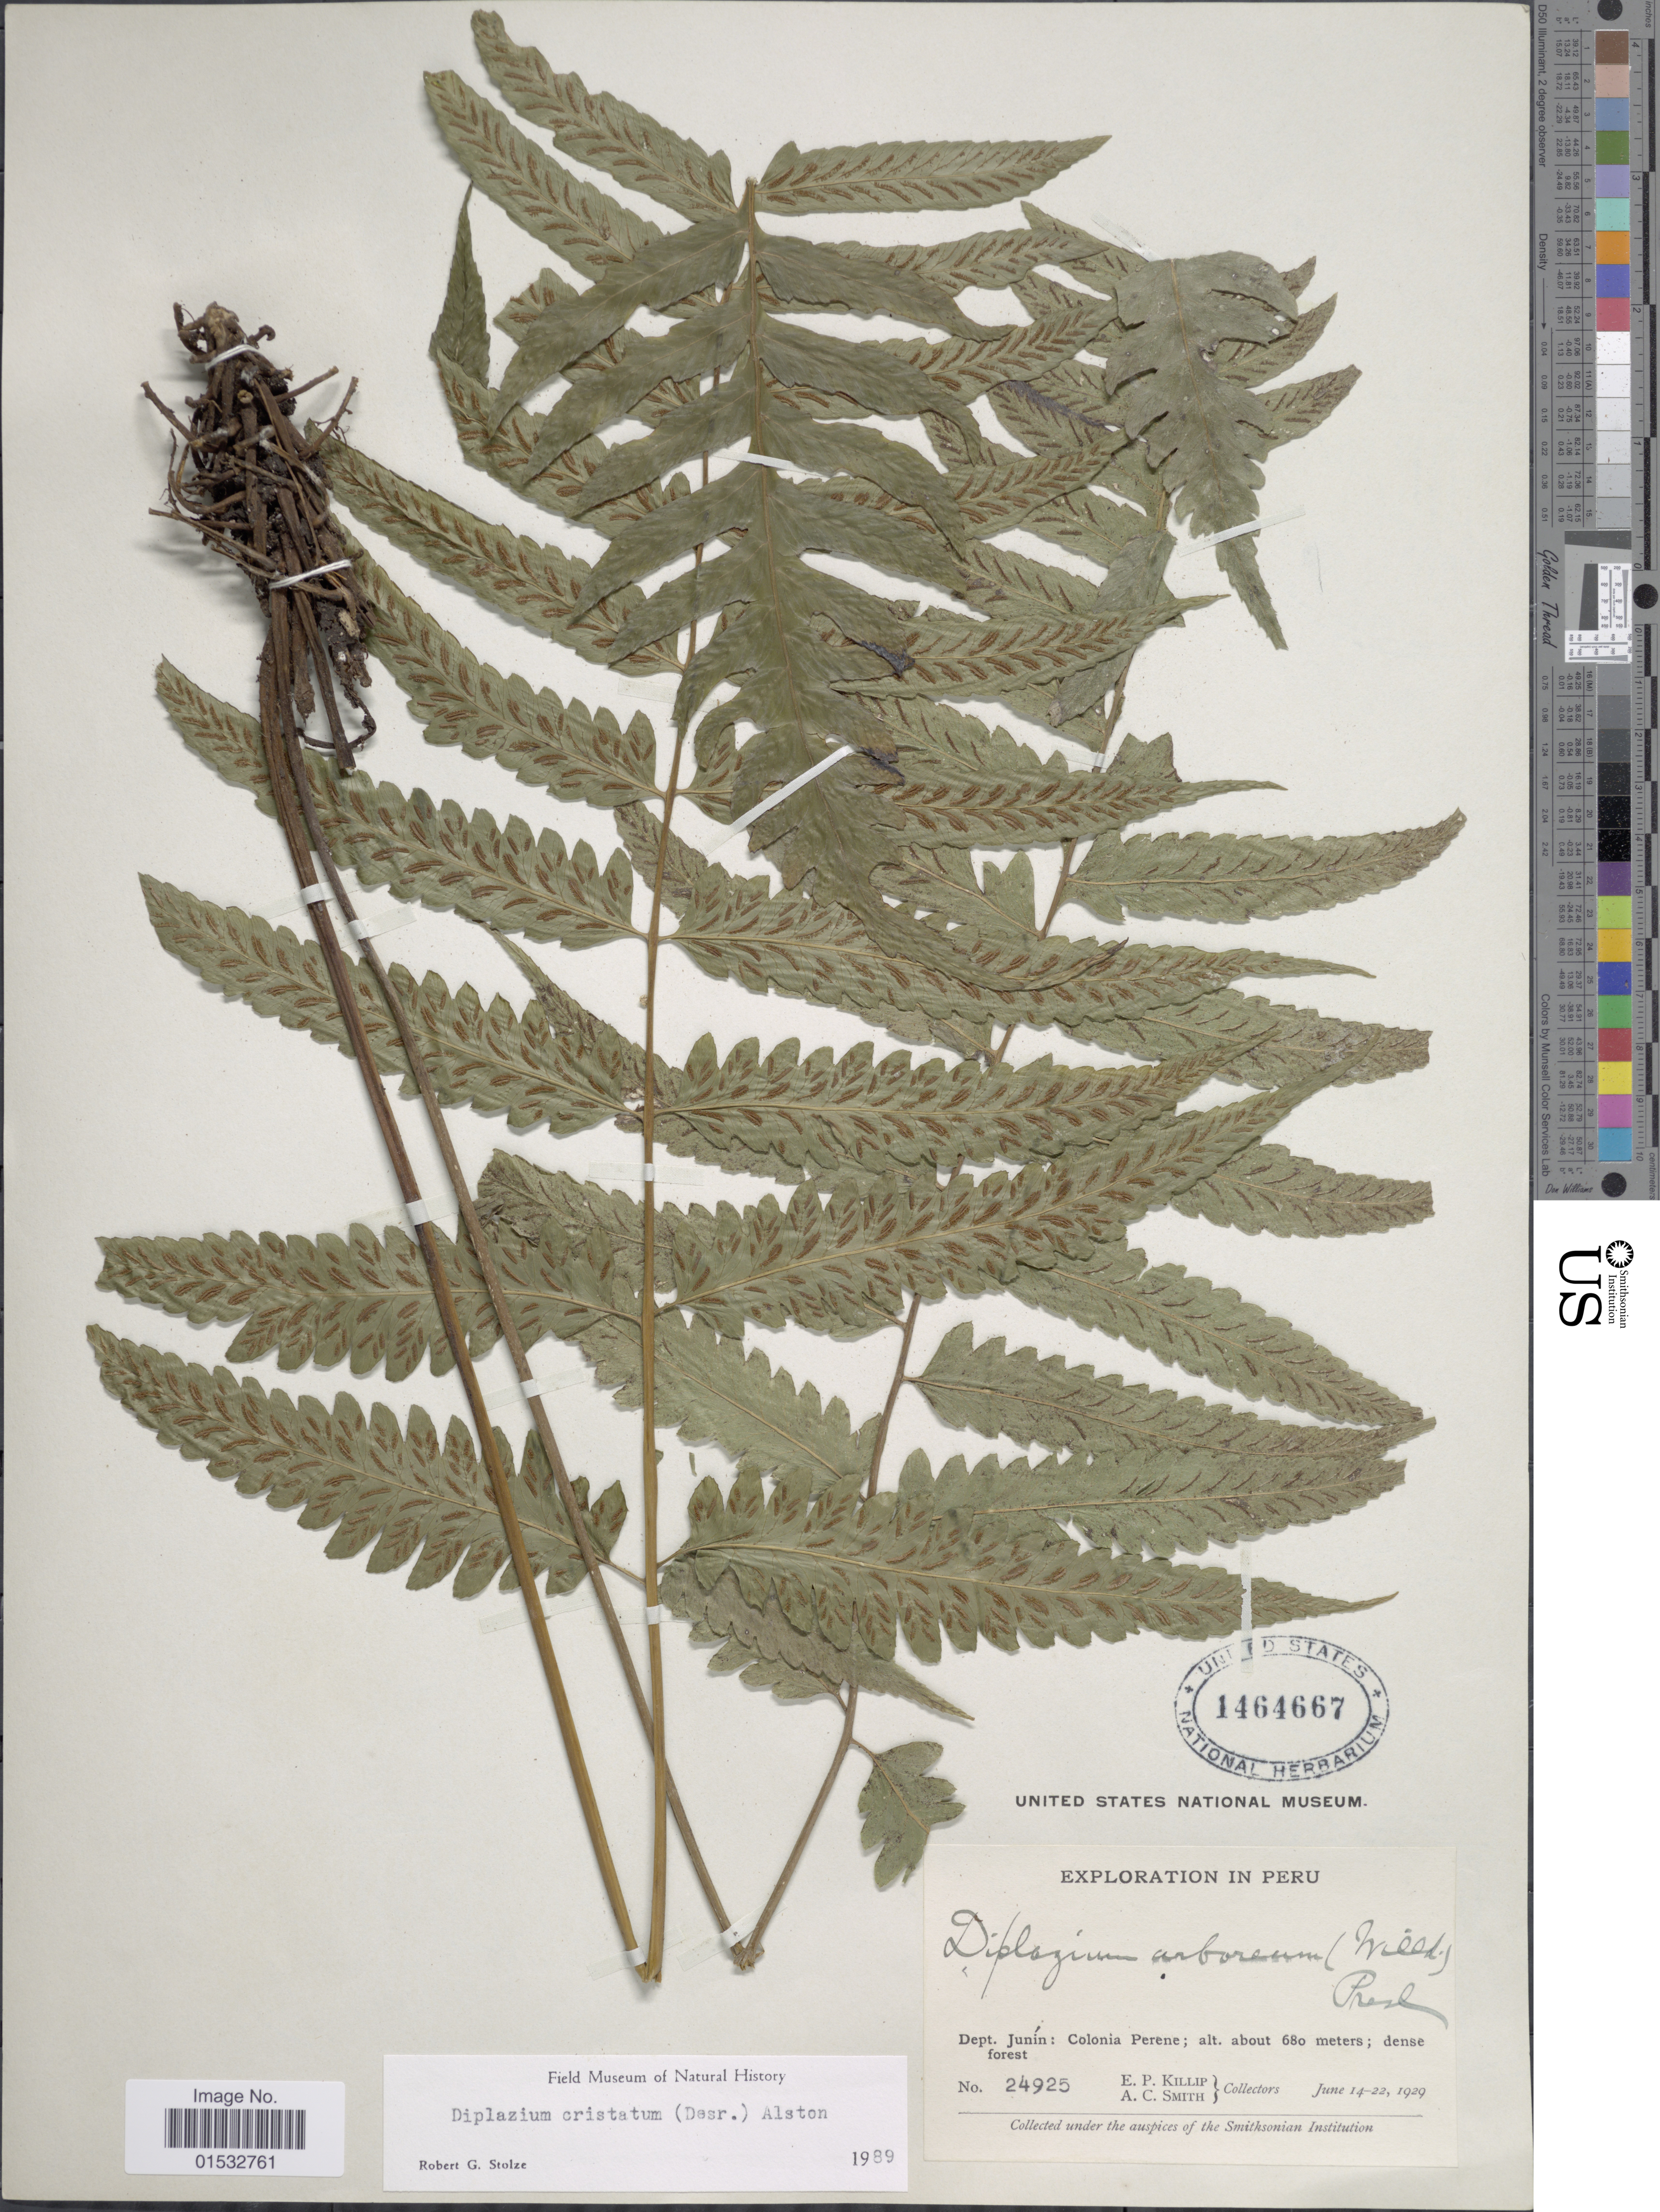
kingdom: Plantae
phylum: Tracheophyta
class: Polypodiopsida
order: Polypodiales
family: Athyriaceae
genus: Diplazium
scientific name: Diplazium cristatum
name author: (Desr.) Alston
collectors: E. P. Killip & A. C. Smith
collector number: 24925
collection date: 1929-06-14/1929-06-22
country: Peru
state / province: Junín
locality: Colonia Perene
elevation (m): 680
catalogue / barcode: US 1464667